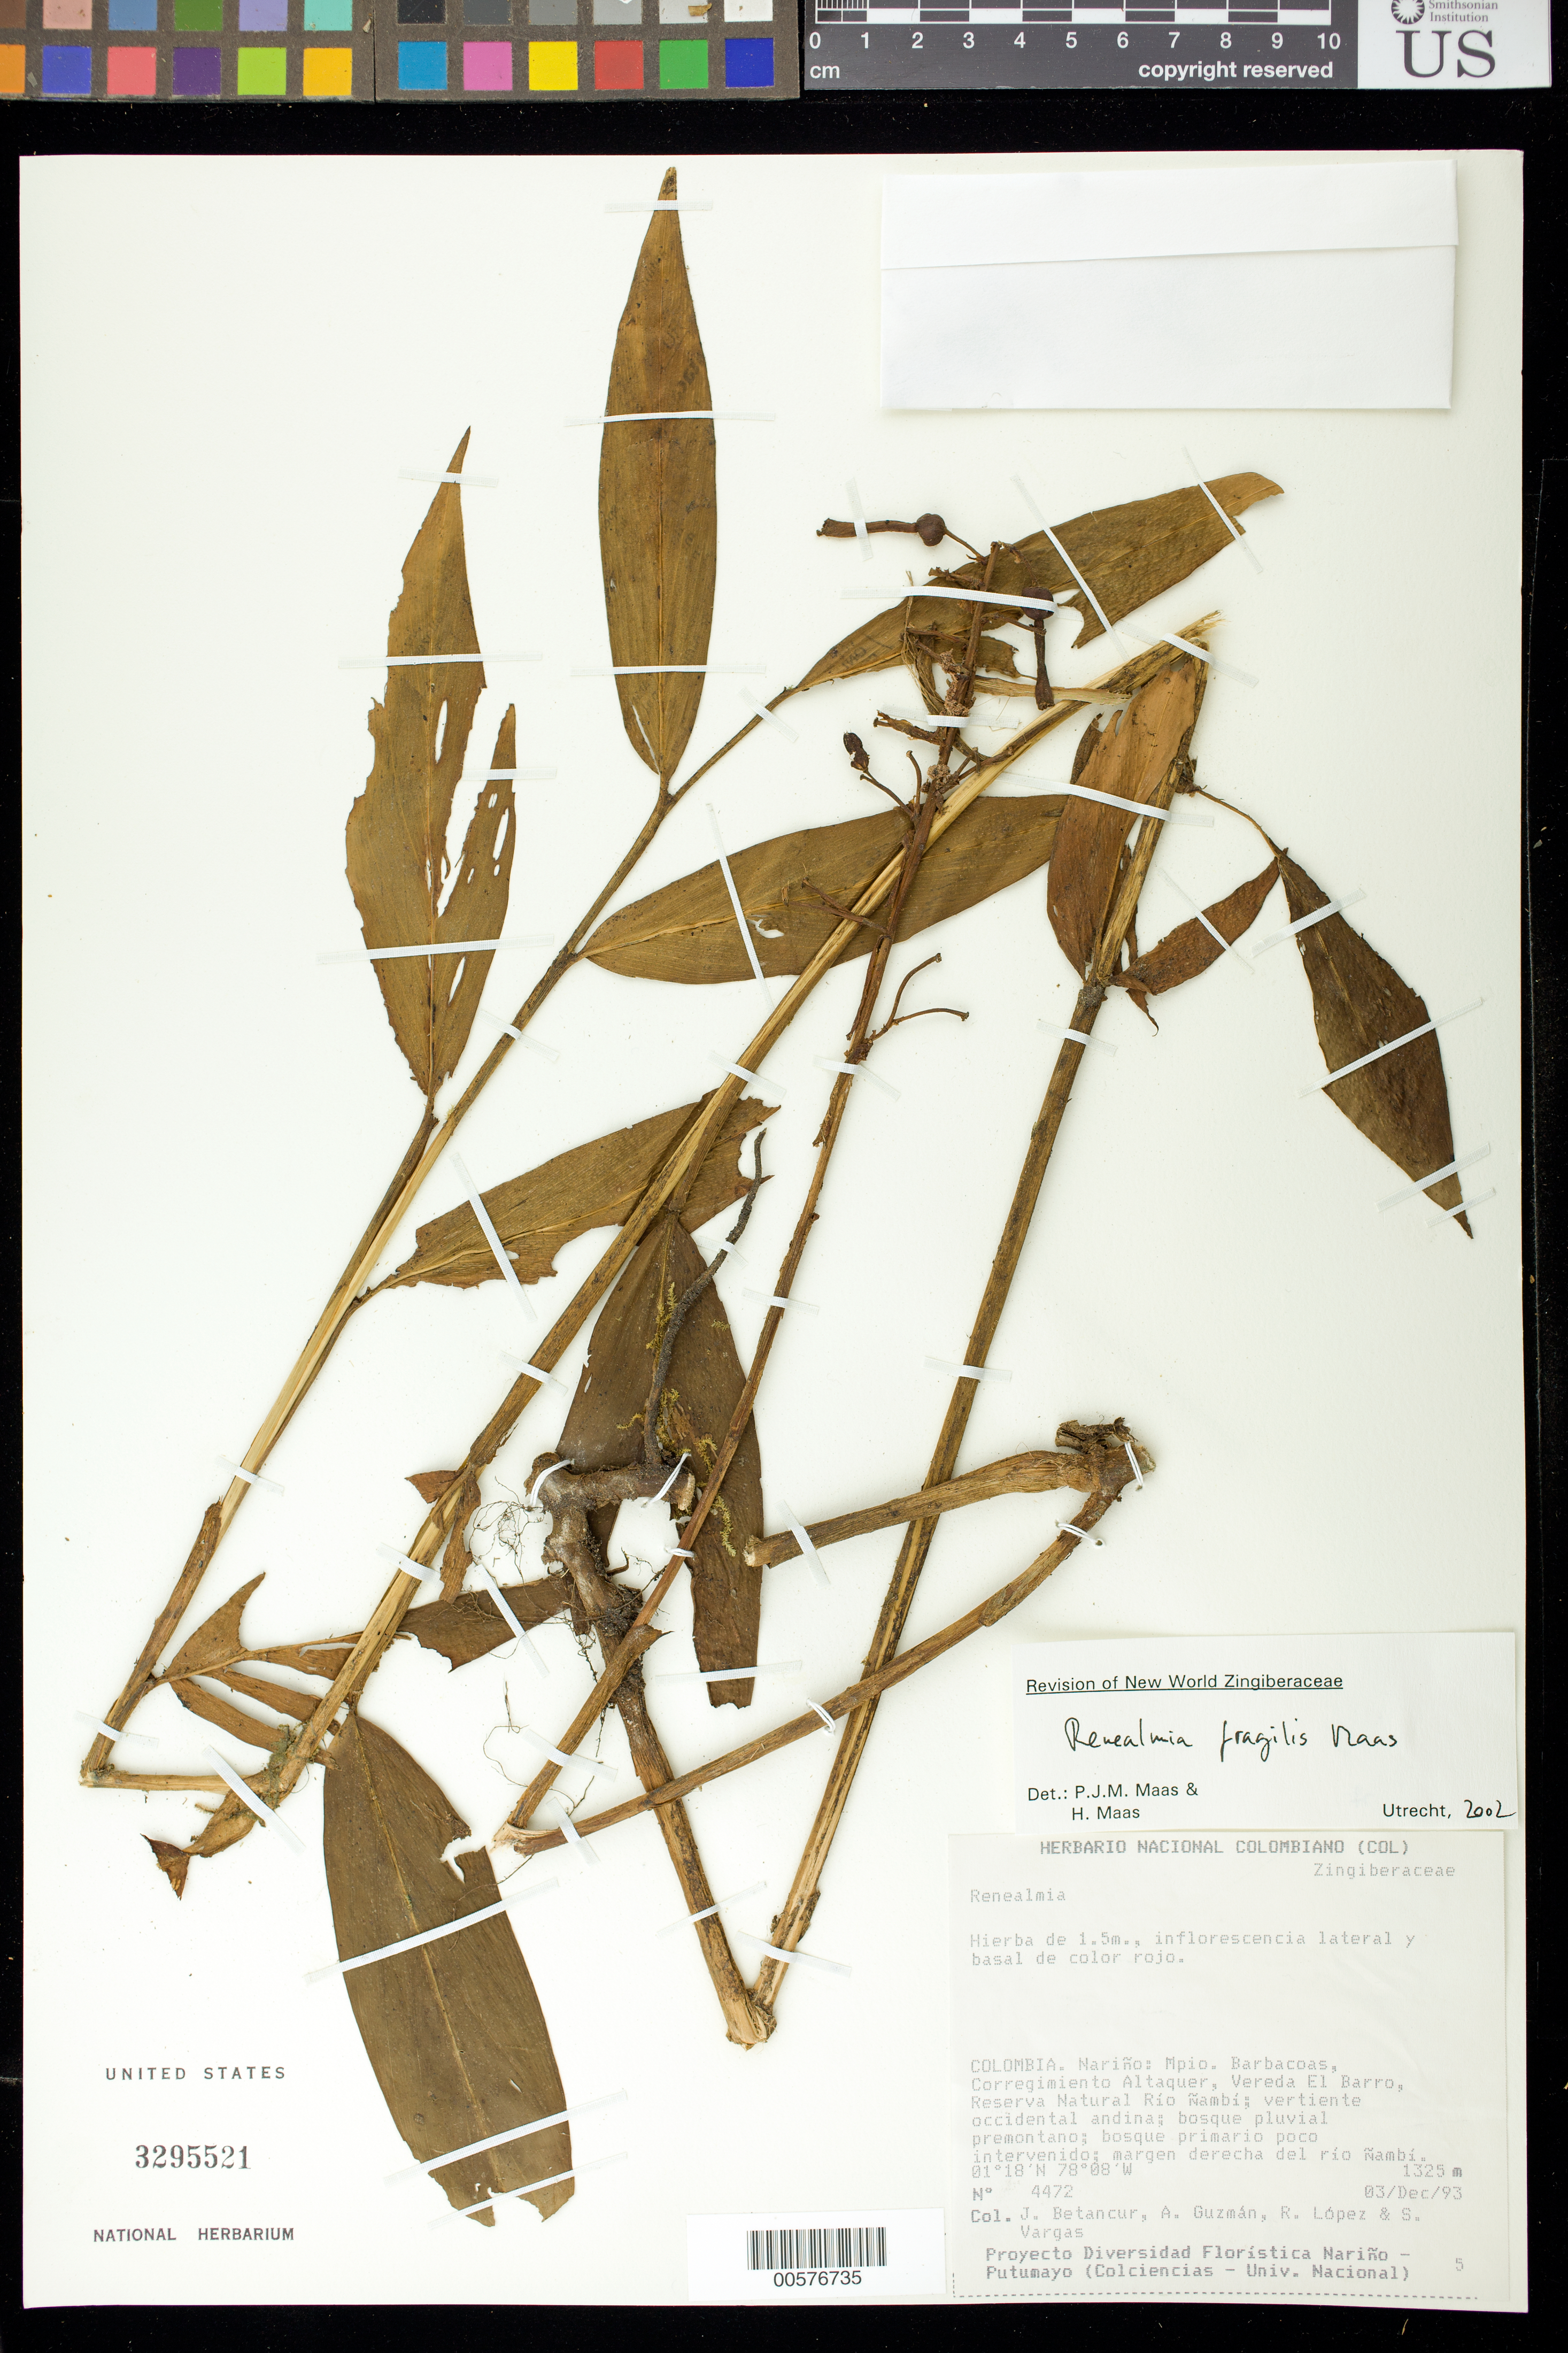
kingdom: Plantae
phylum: Tracheophyta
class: Liliopsida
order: Zingiberales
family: Zingiberaceae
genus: Renealmia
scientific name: Renealmia fragilis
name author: Maas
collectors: J. C. Betancur, A. Guzman, R. Lopez & S. Vargas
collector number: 4472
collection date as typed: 03 Dec 1993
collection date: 1993-12-03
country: Colombia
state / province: Nariño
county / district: Barbacoas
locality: Corregimiento Altaquer, Vereda El Barro, Reserva Natural Rip Nambi.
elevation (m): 1325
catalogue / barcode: US 3295521